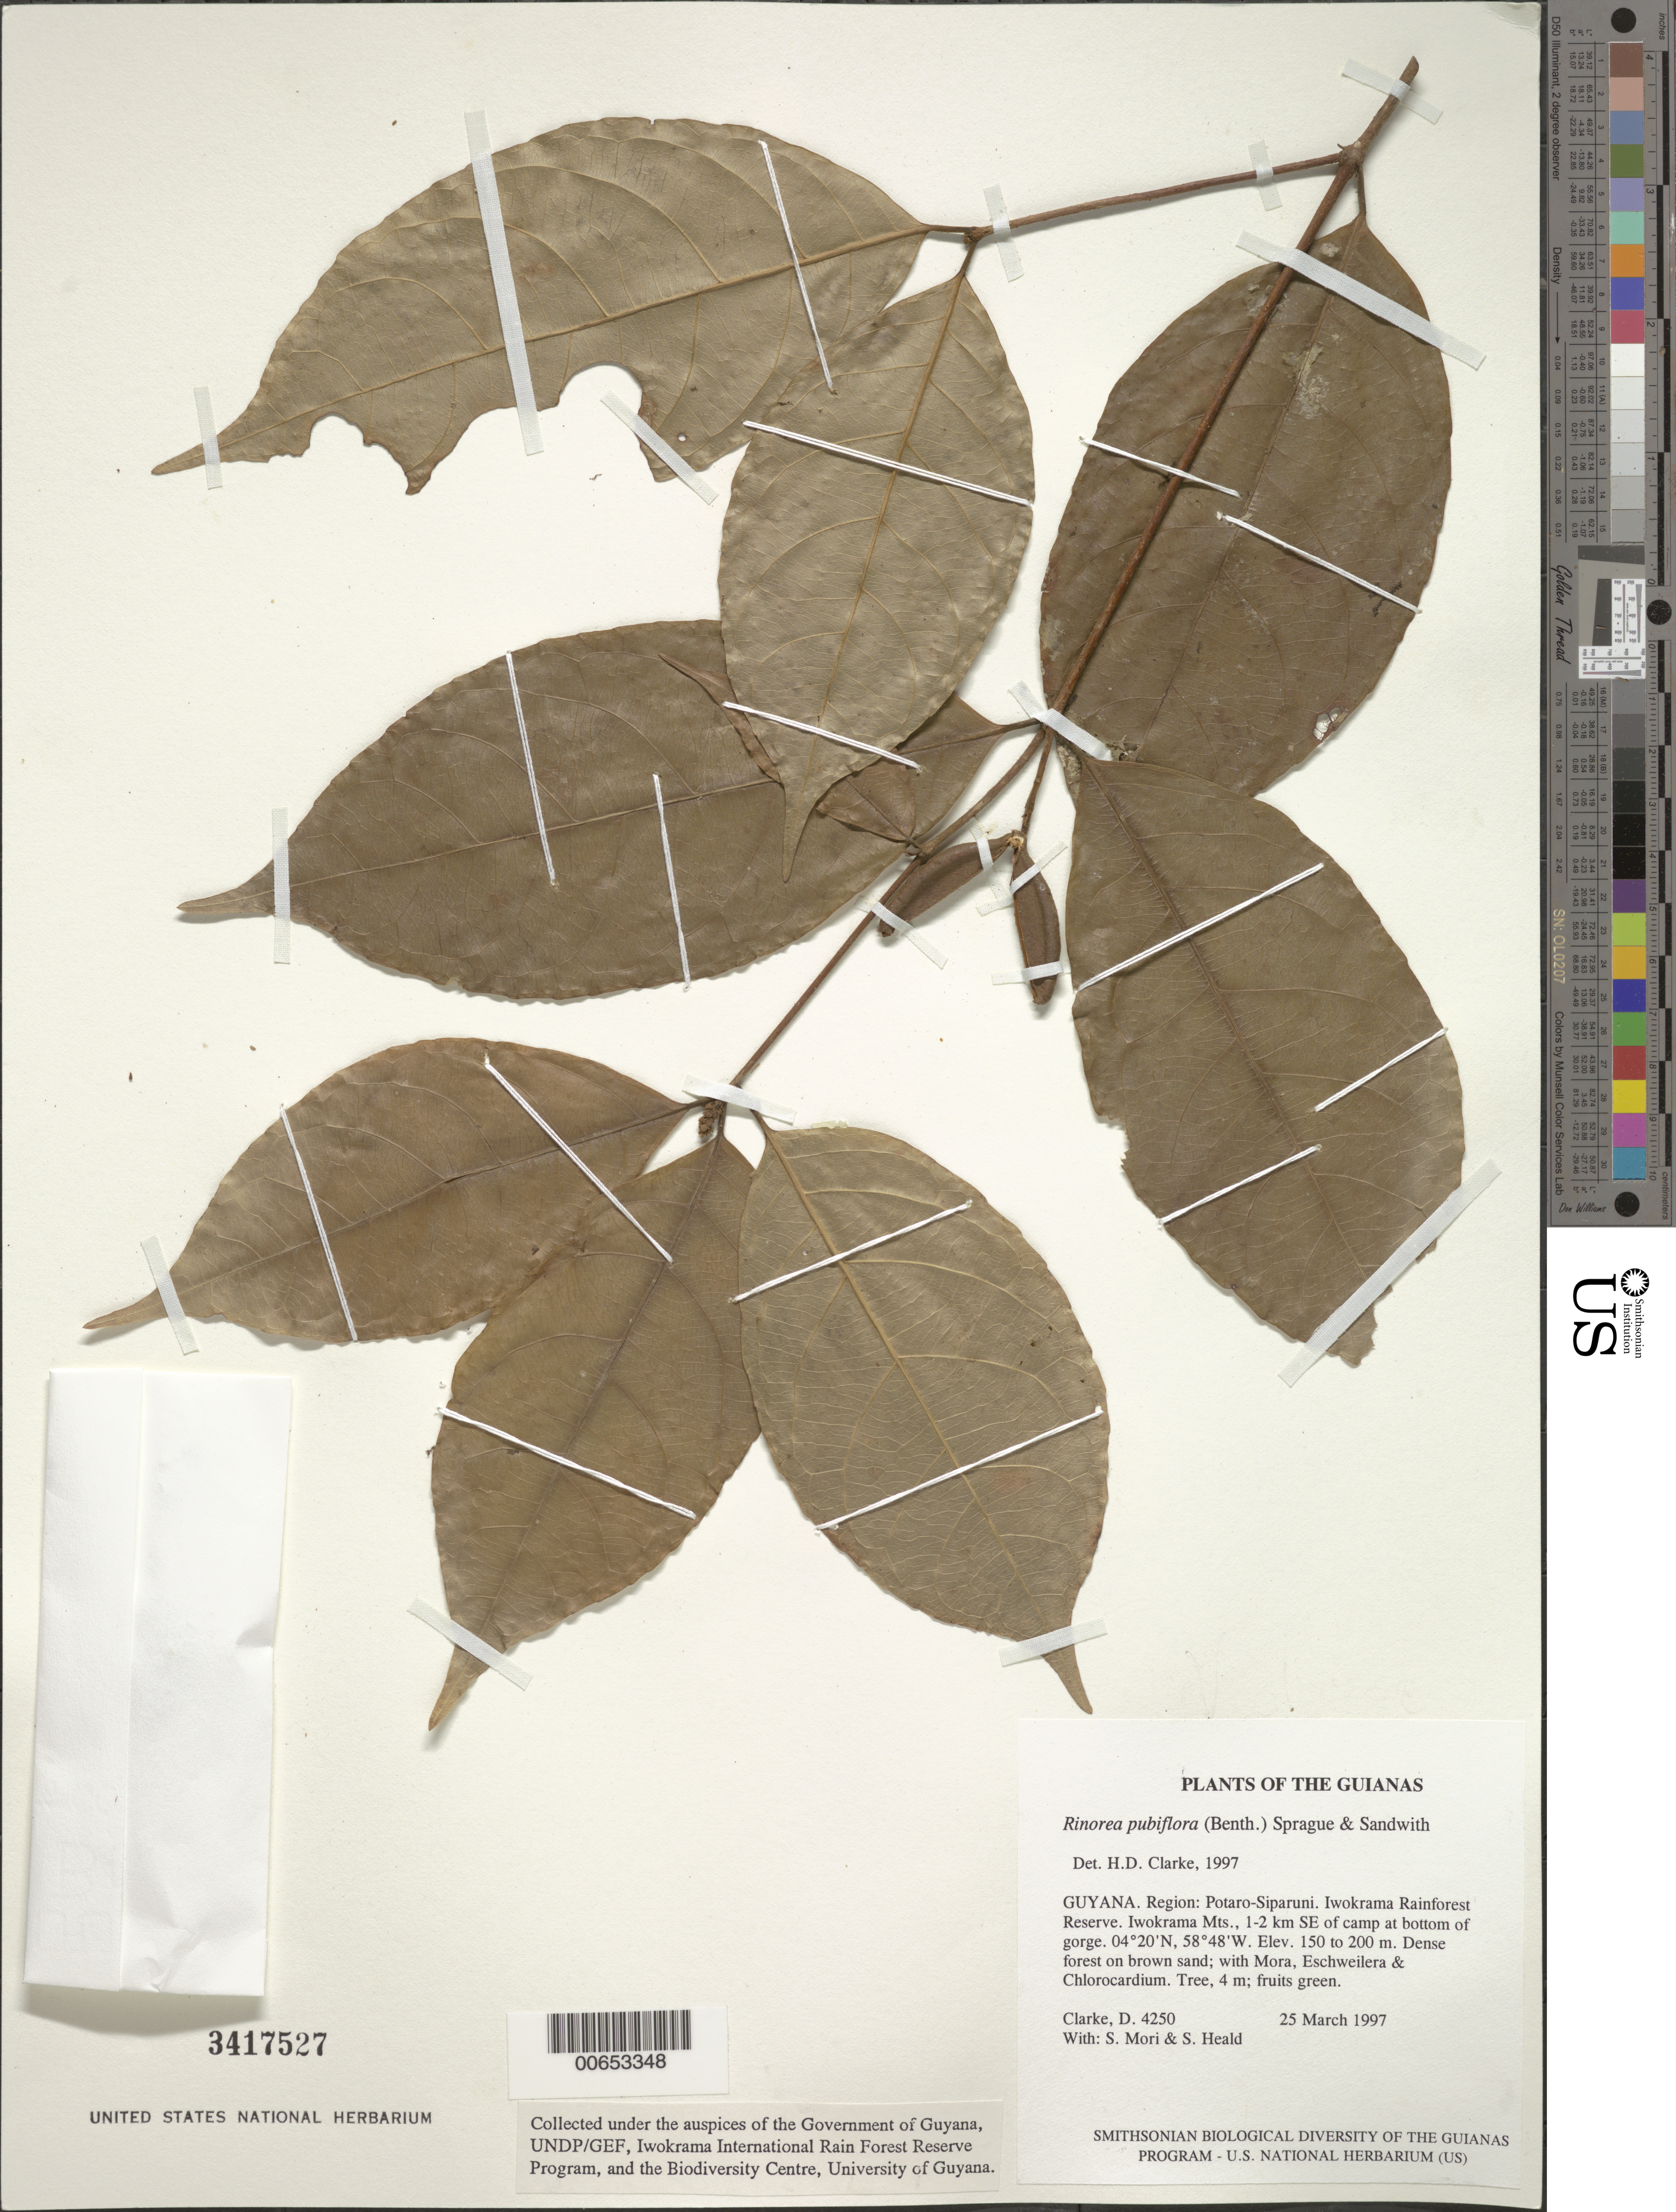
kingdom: Plantae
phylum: Tracheophyta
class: Magnoliopsida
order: Malpighiales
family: Violaceae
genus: Rinorea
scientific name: Rinorea pubiflora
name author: (Benth.) Sprague & Sandwith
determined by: Clarke, H. D., University of North Carolina (Asheville)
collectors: H. D. Clarke, S. Mori & S. Heald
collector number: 4250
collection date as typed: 25 March 1997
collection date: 1997-03-25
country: Guyana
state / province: Potaro-Siparuni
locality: Iwokrama Rainforest Reserve. Iwokrama Mts., 1-2 km SE of camp at bottom of gorge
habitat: Dense forest on brown sand; with Mora, Eschweilera & Chlorocardium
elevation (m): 150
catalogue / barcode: US 3417527